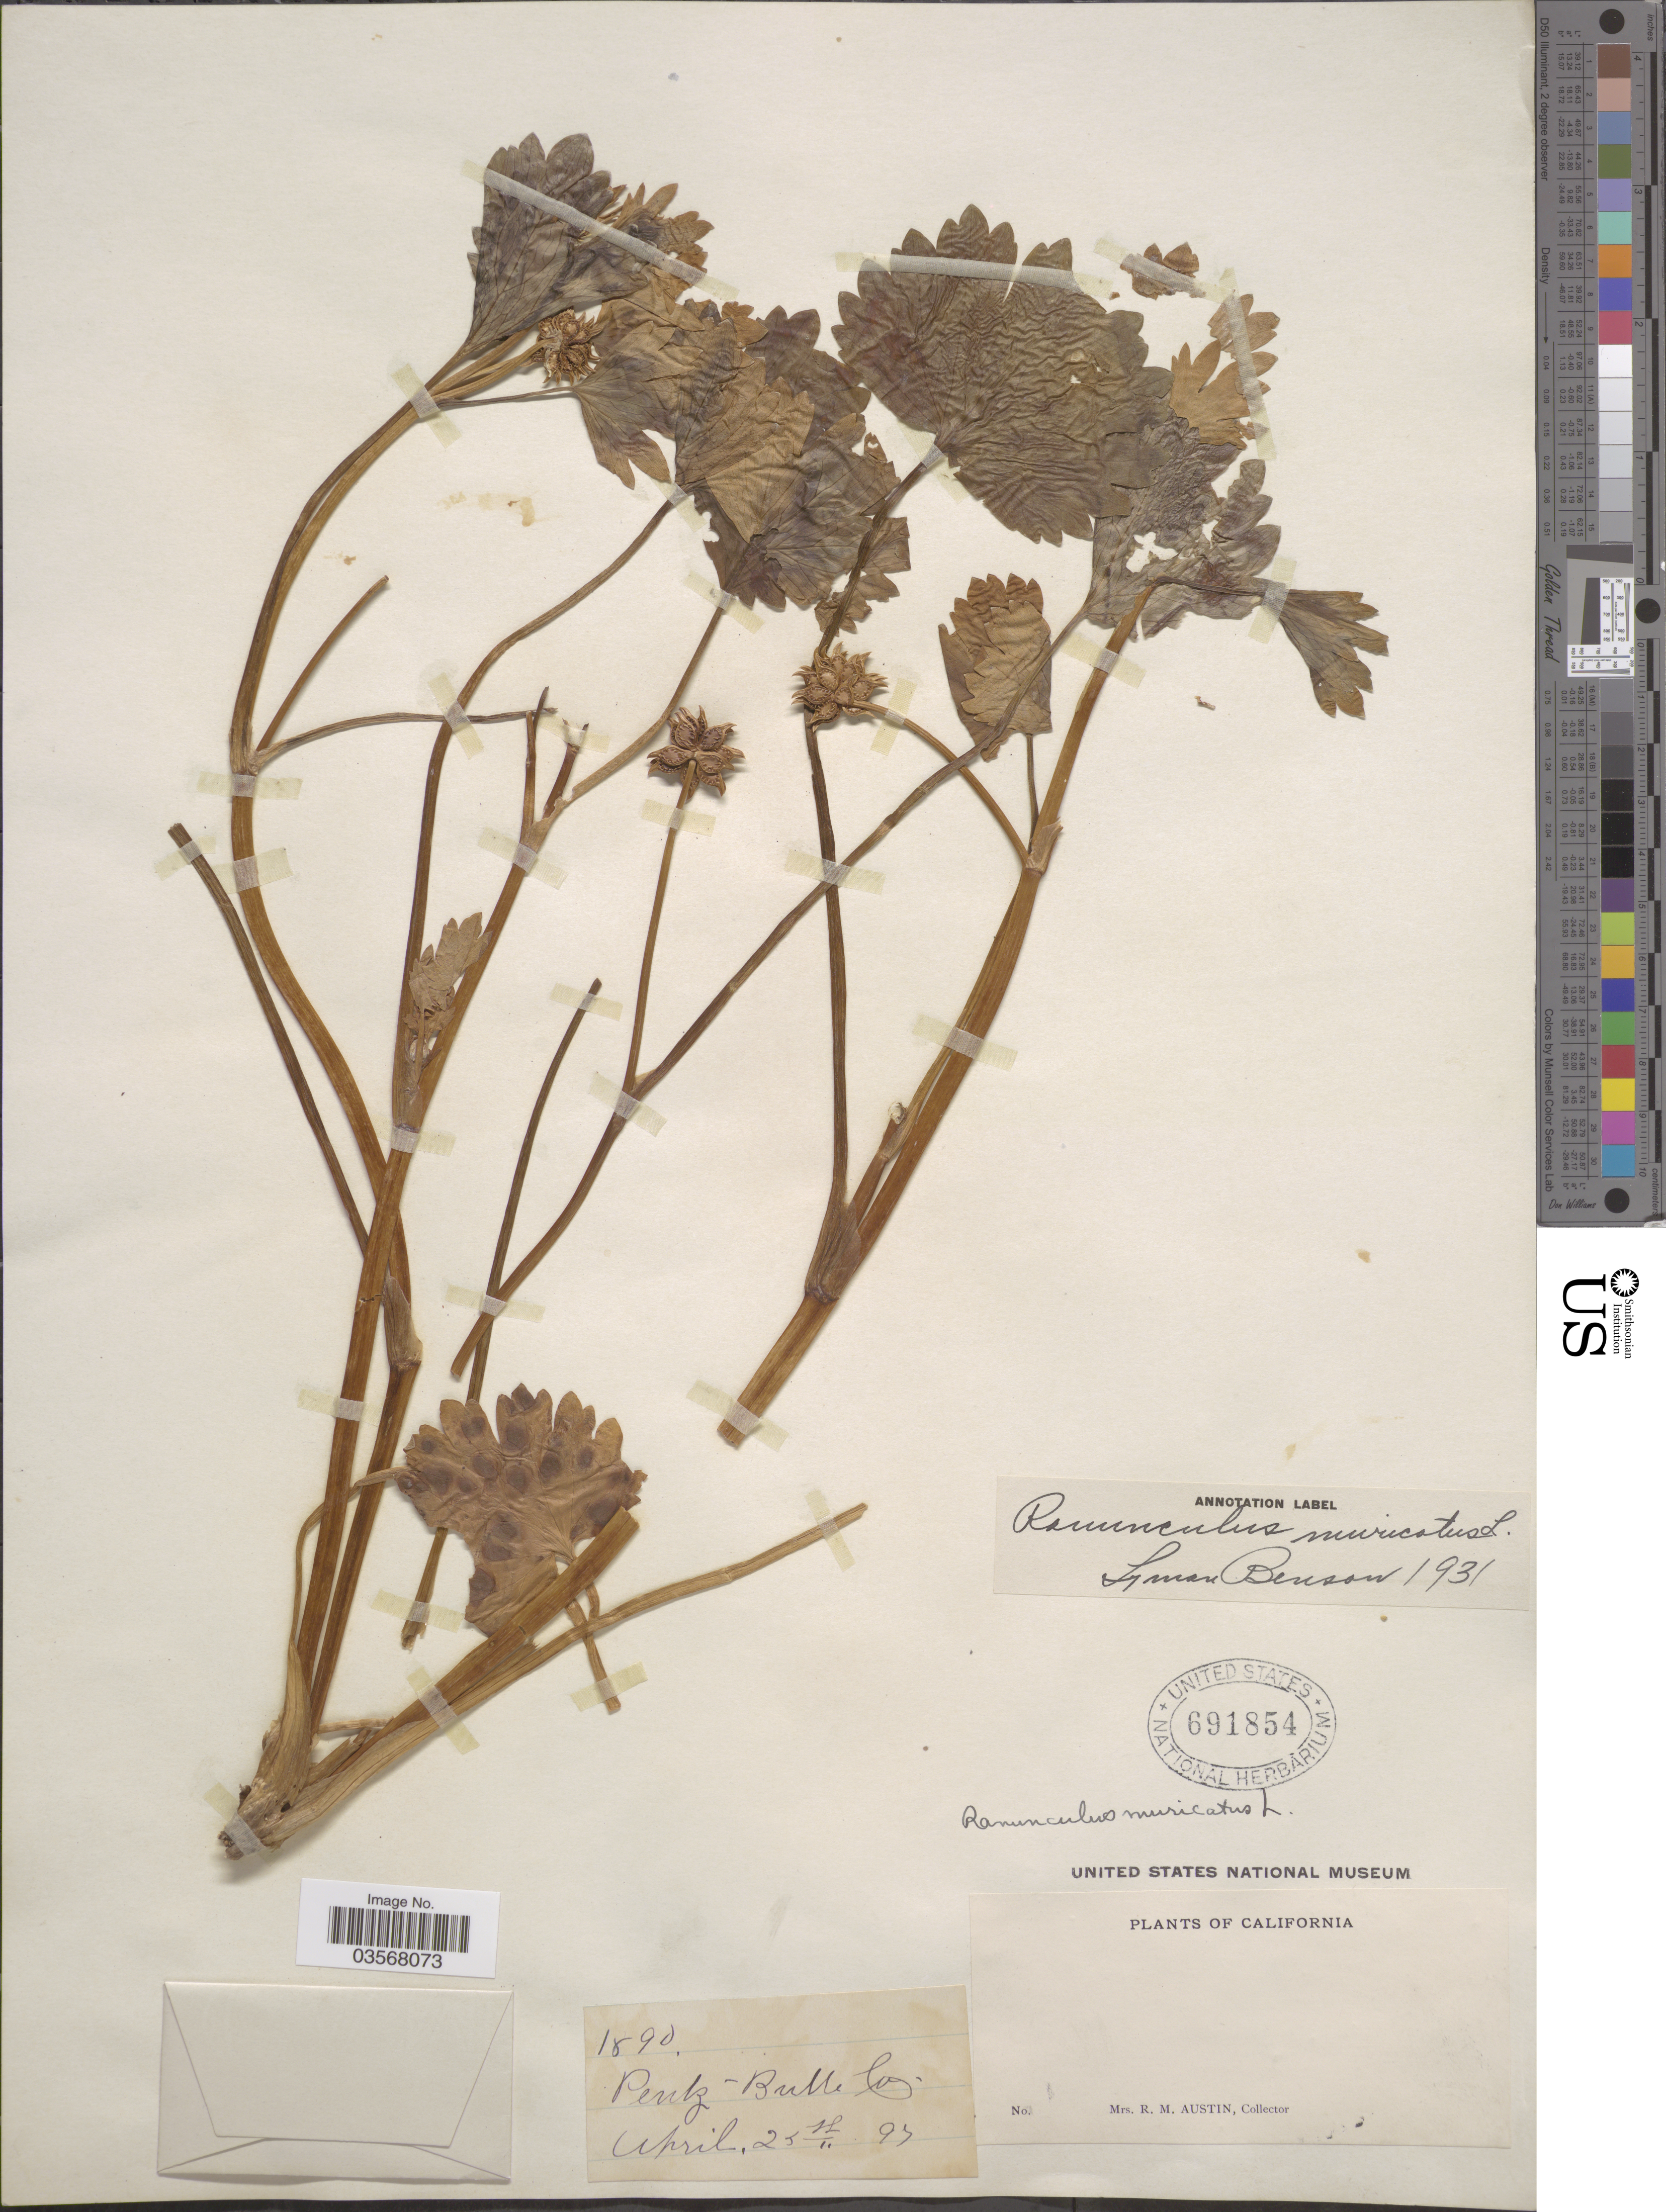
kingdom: Plantae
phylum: Tracheophyta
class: Magnoliopsida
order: Ranunculales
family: Ranunculaceae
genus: Ranunculus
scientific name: Ranunculus muricatus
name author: L.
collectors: R. Austin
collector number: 1890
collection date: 1993-04-25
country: United States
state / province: California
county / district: Butte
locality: Pentz-Butte Co.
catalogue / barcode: US 691854